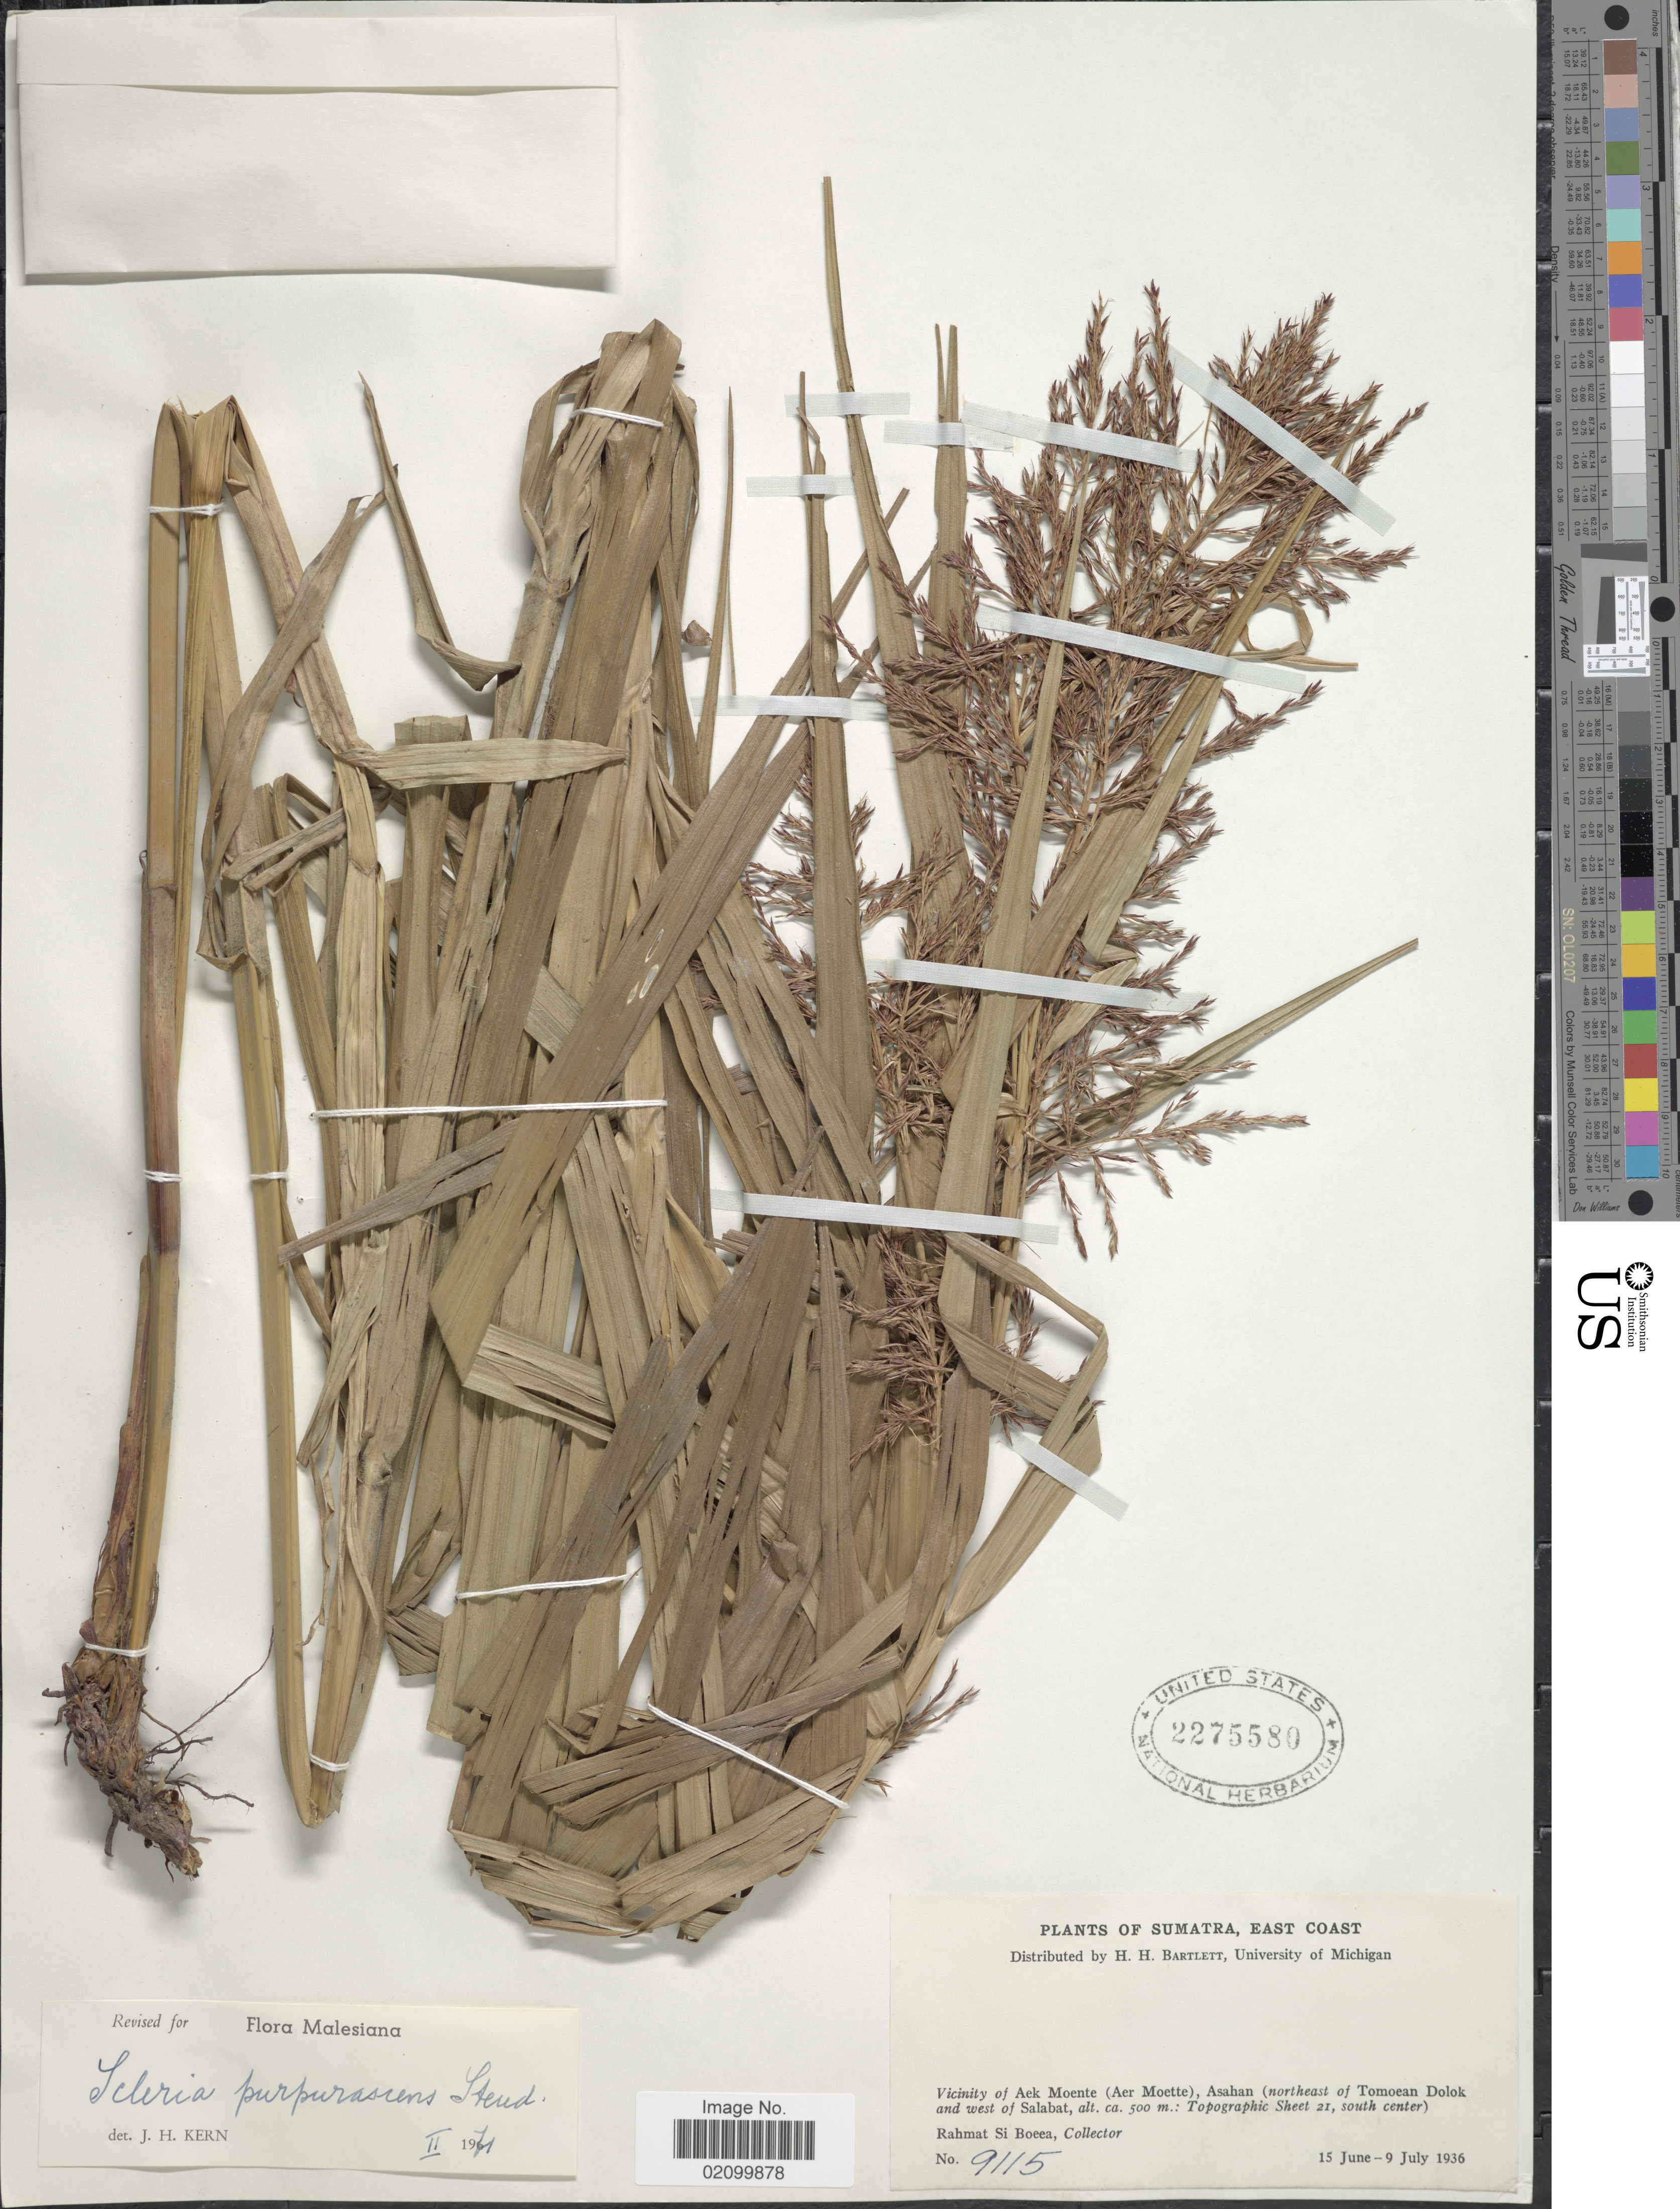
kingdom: Plantae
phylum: Tracheophyta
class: Liliopsida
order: Poales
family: Cyperaceae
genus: Scleria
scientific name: Scleria purpurascens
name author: Steud.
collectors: Rahmat Si Boeea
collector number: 9115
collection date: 1936-06-15/1936-07-09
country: Indonesia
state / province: Sumatra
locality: East Coast, Vicinity Aek Moente (Aer Moette), Asahan (northeast of Tomoean Dolok and west of Salabat, Topographic Sheet 21, south center)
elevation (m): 500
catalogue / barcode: US 2275580